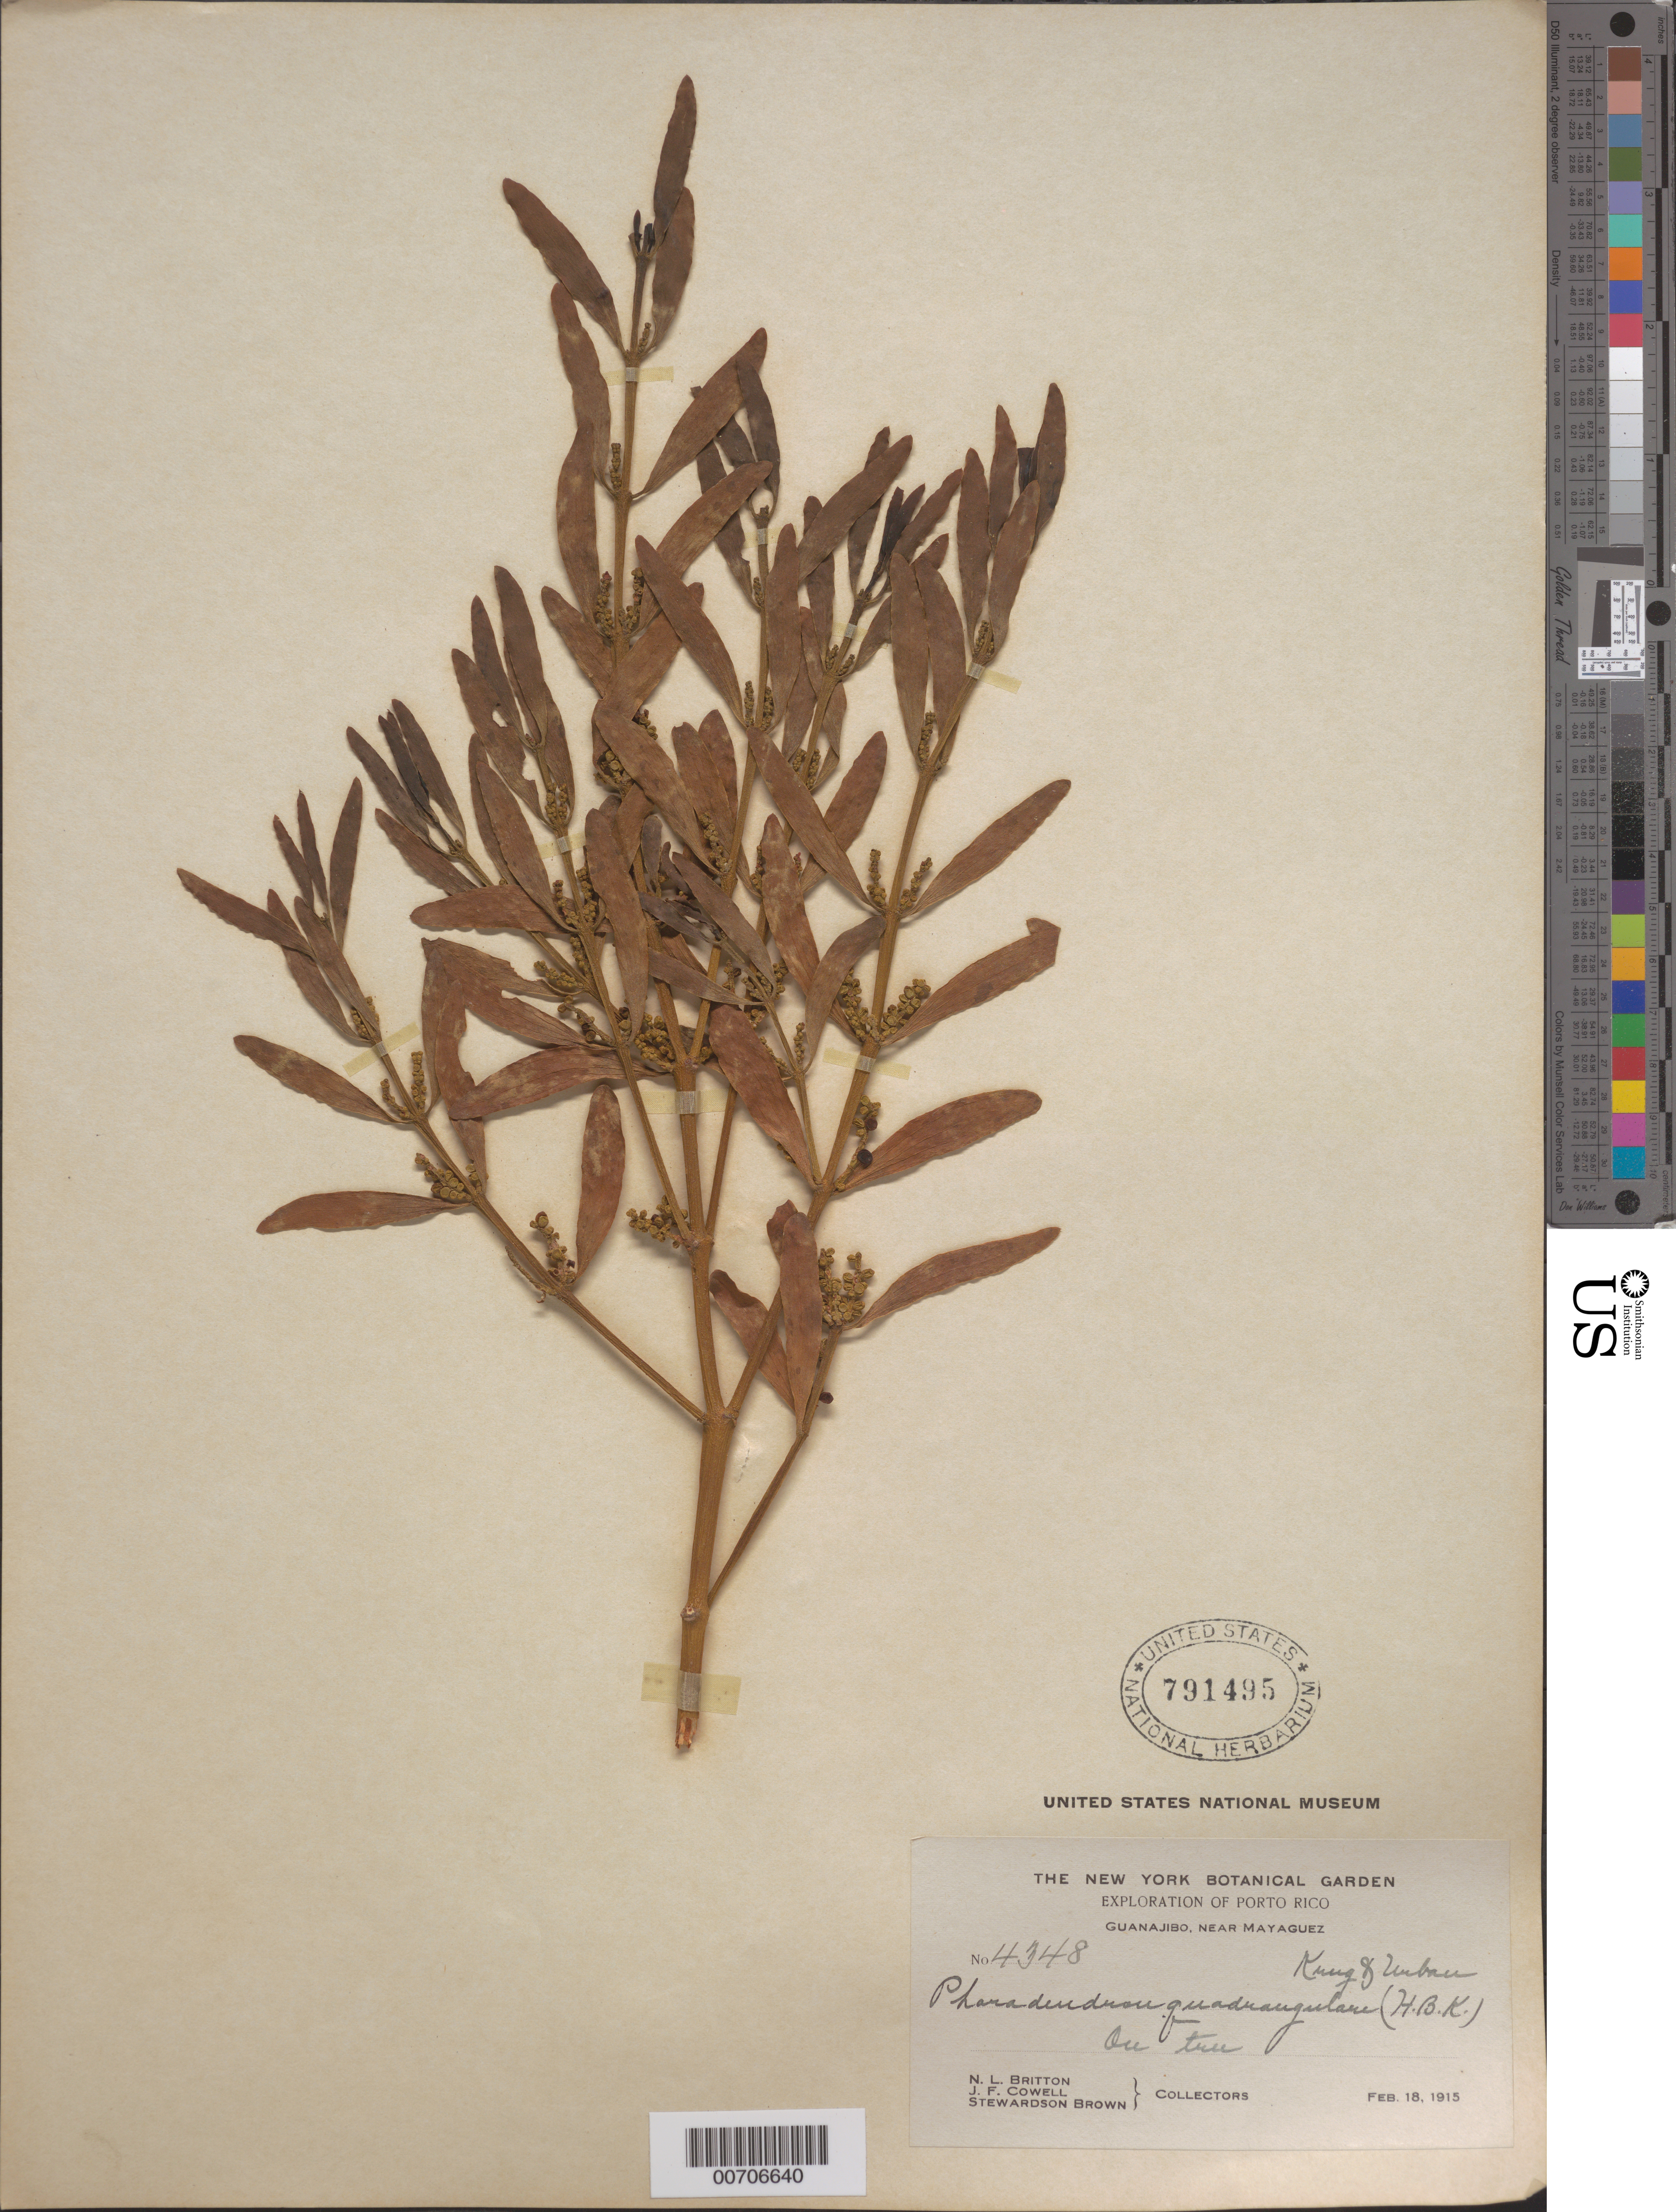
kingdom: Plantae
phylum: Tracheophyta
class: Magnoliopsida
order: Santalales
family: Viscaceae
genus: Phoradendron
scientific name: Phoradendron quadrangulare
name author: (Kunth) Griseb.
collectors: N. Britton, J. F. Cowell & S. Brown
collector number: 4348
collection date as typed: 18 Feb 1915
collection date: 1915-02-18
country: Puerto Rico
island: Greater Antilles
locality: Guanajibo, near Mayaguez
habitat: On tree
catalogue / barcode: US 791495